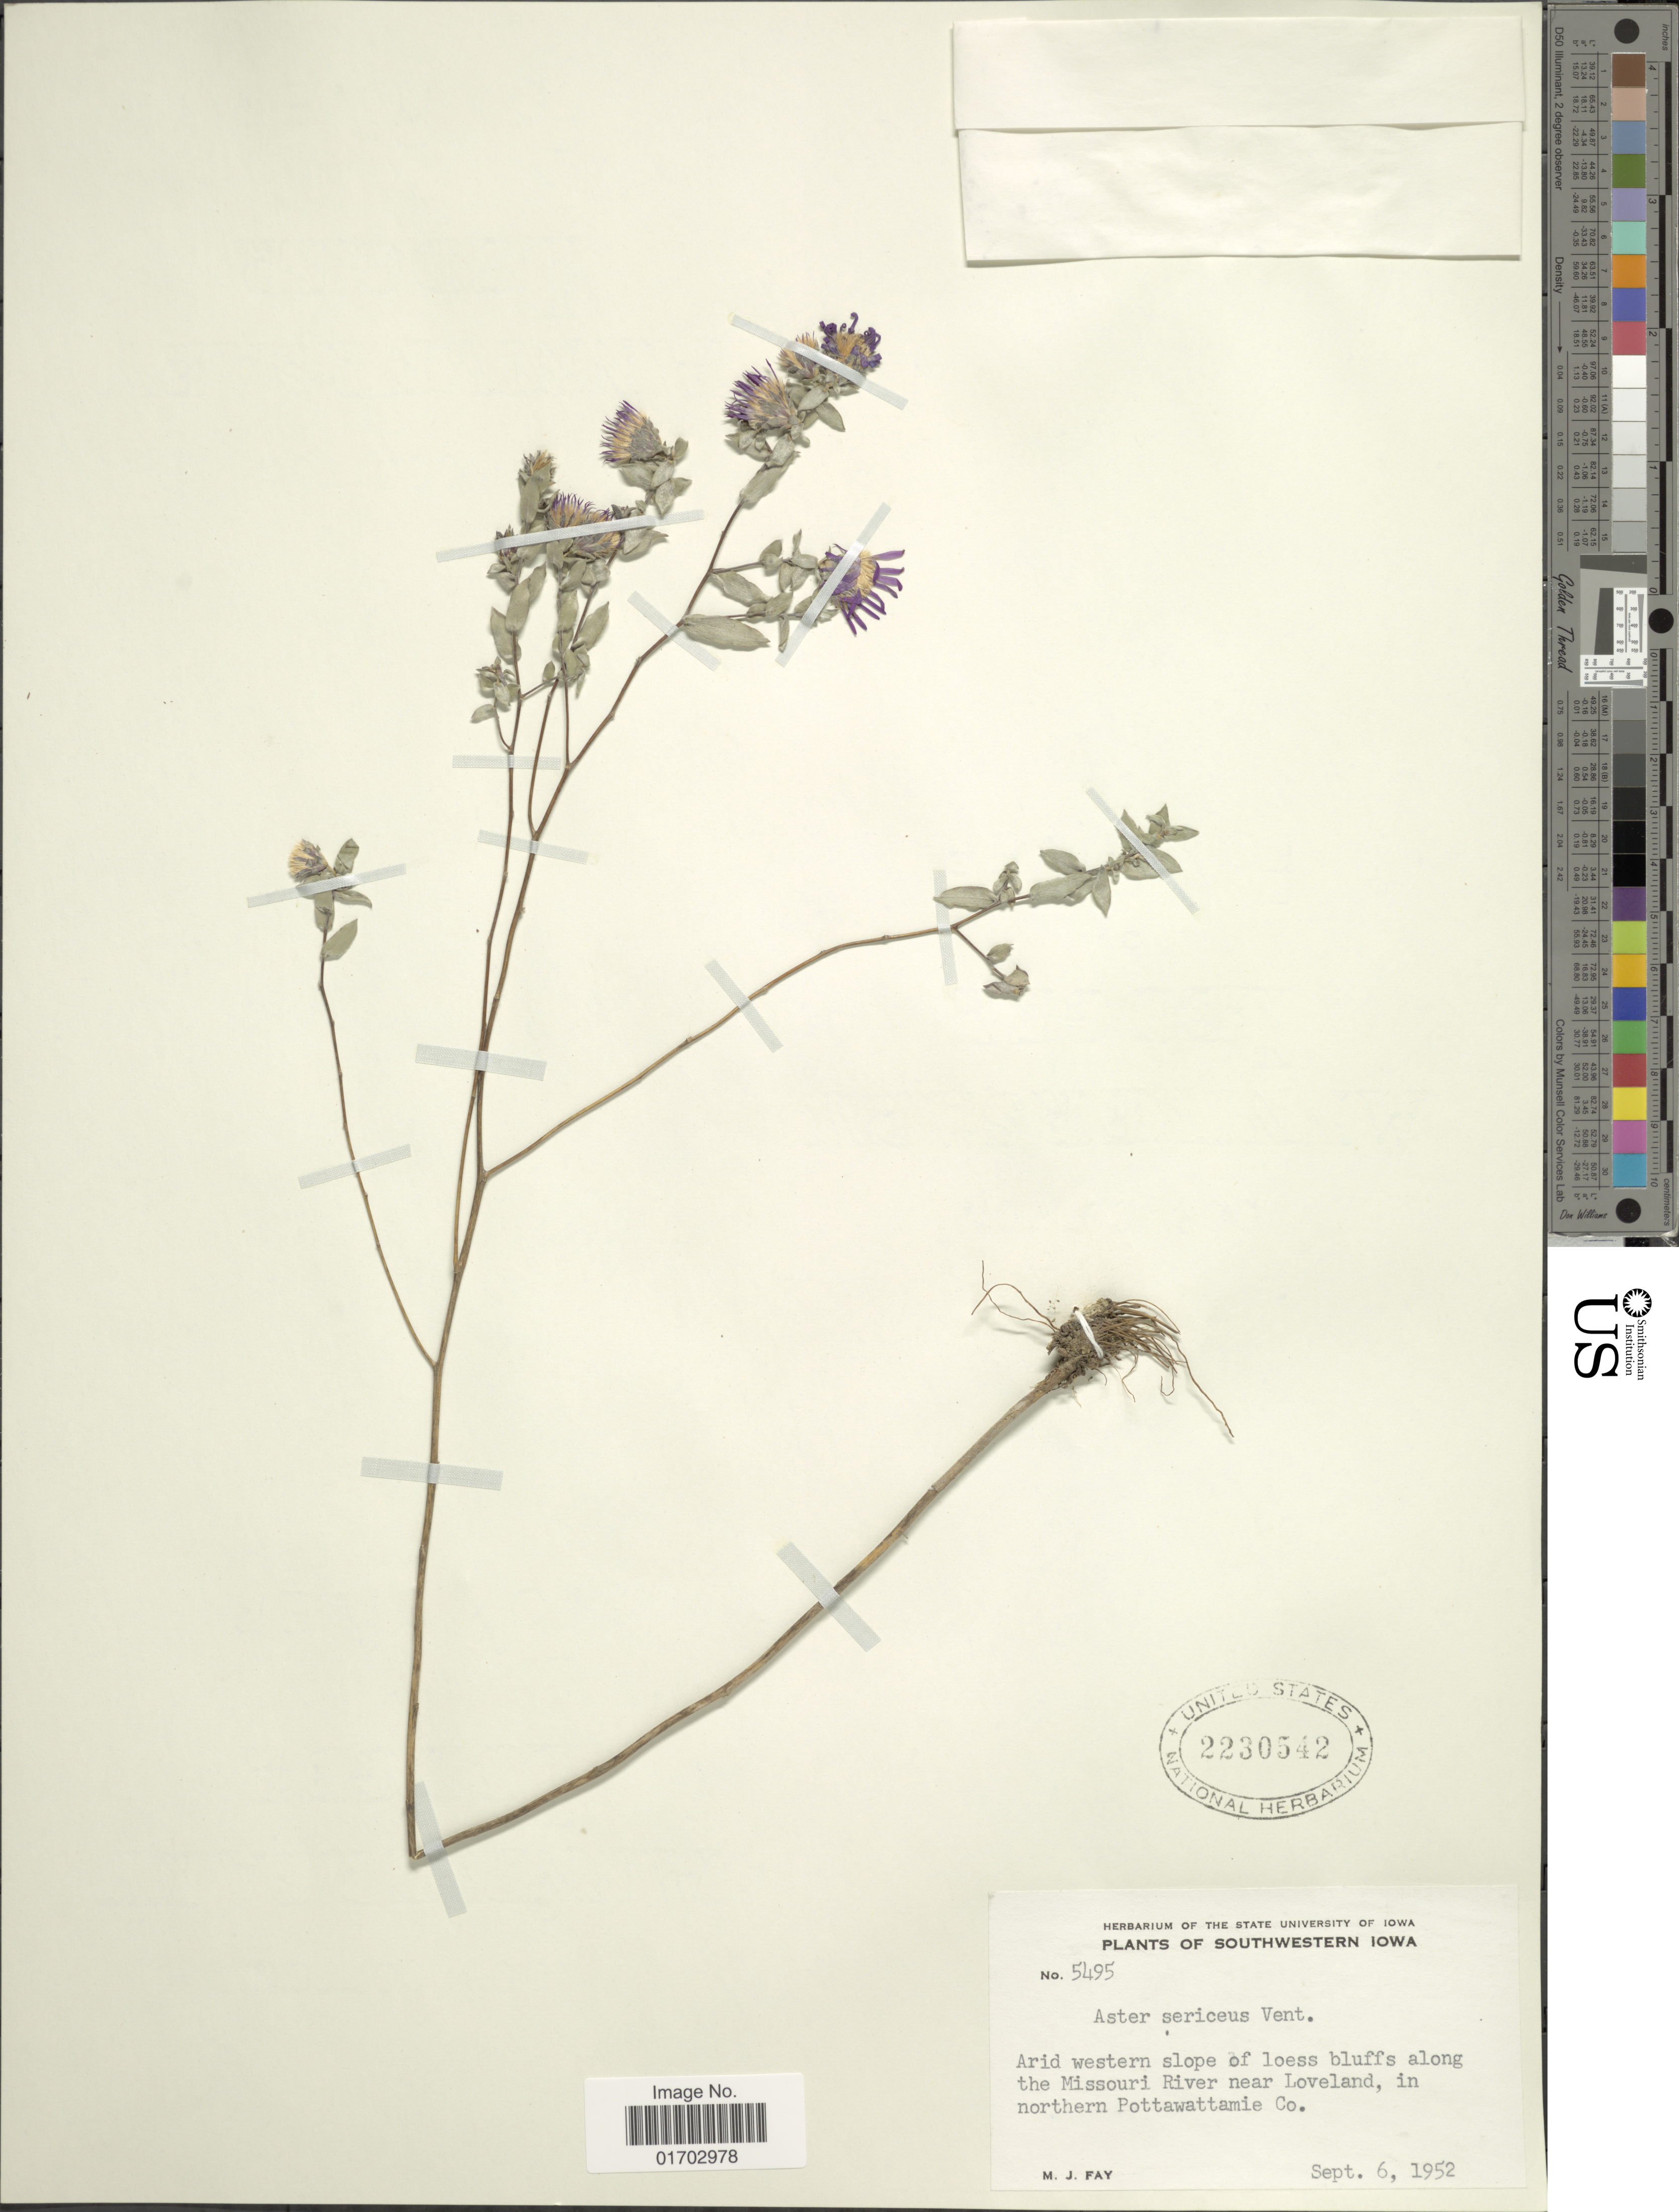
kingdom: Plantae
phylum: Tracheophyta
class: Magnoliopsida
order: Asterales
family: Asteraceae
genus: Symphyotrichum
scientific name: Symphyotrichum sericeum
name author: (Vent.) G.L. Nesom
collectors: M. Fay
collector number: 5495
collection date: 1952-09-06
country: United States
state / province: Iowa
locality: Southwestern Iowa, Aird western slope of loess bluffs along the Missouri River near Loveland, in northern Pottawattamie Co.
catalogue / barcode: US 2230542